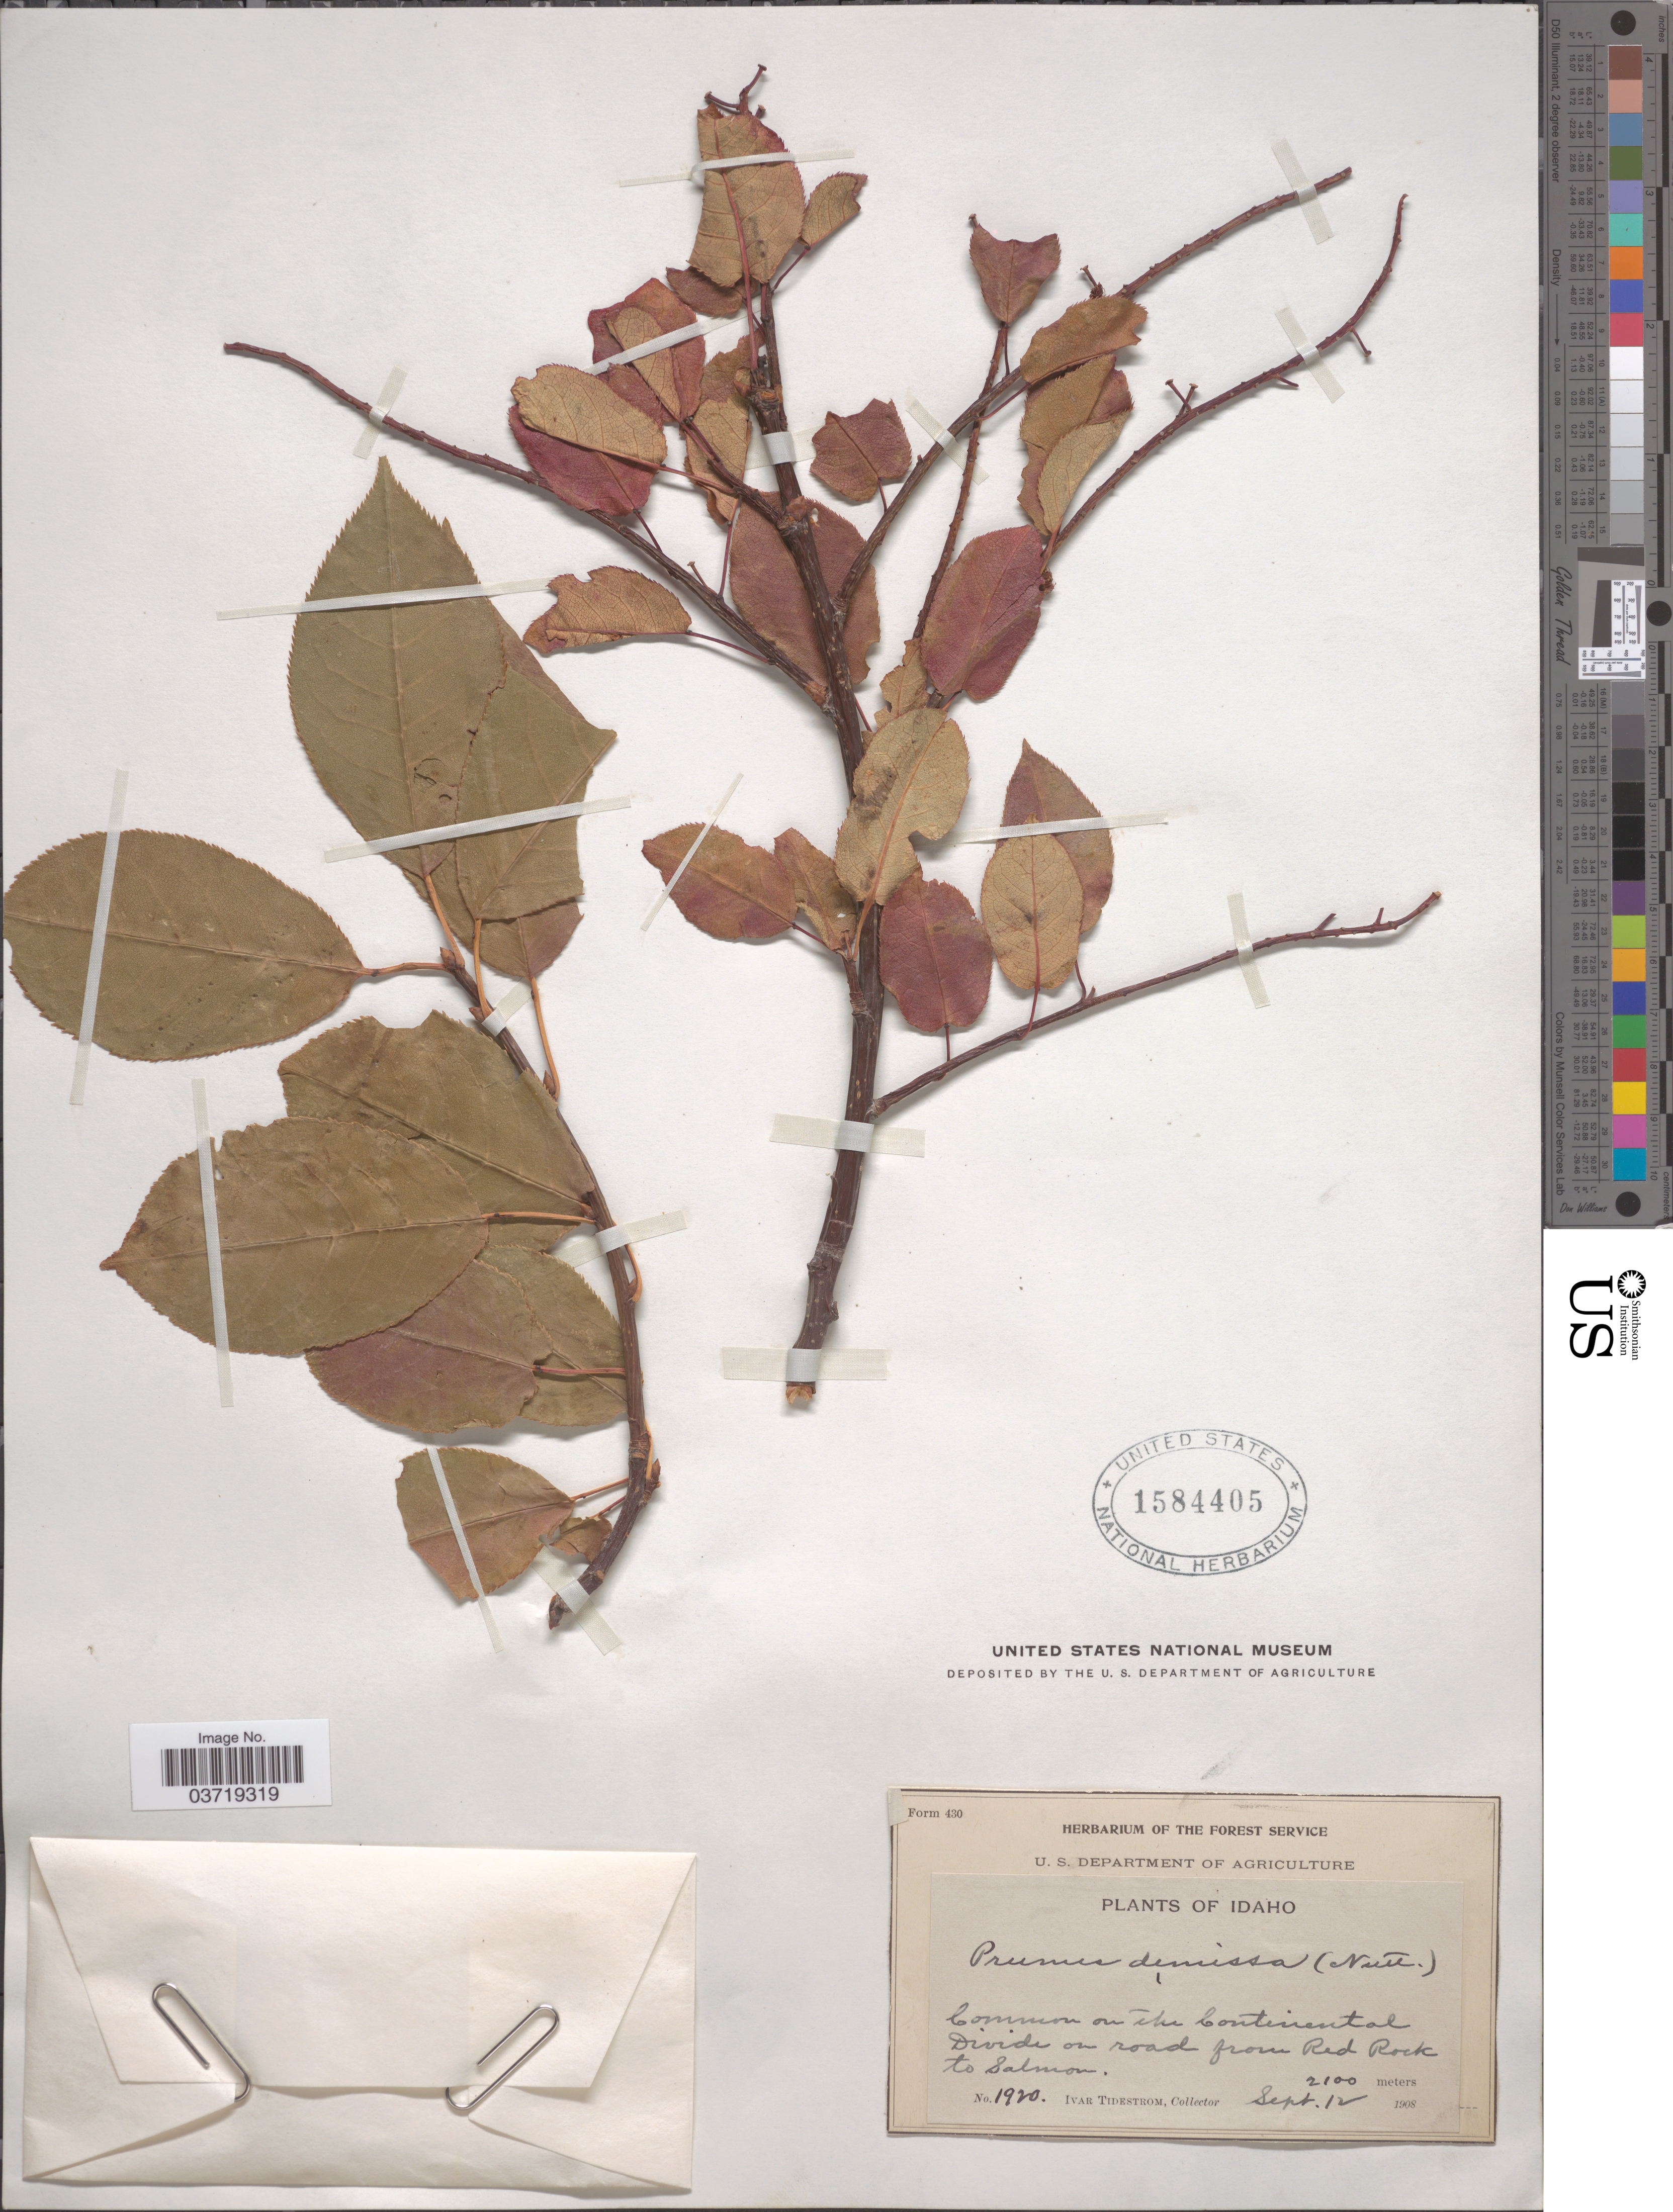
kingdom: Plantae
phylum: Tracheophyta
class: Magnoliopsida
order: Rosales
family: Rosaceae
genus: Prunus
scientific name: Prunus virginiana var. demissa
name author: (Nutt.) Torr.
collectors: I. F. Tidestrom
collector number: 1920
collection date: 1908-09-12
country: United States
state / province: Idaho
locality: On the Continental Divide on road from Red Rock to Salmon.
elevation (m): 2100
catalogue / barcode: US 1584405